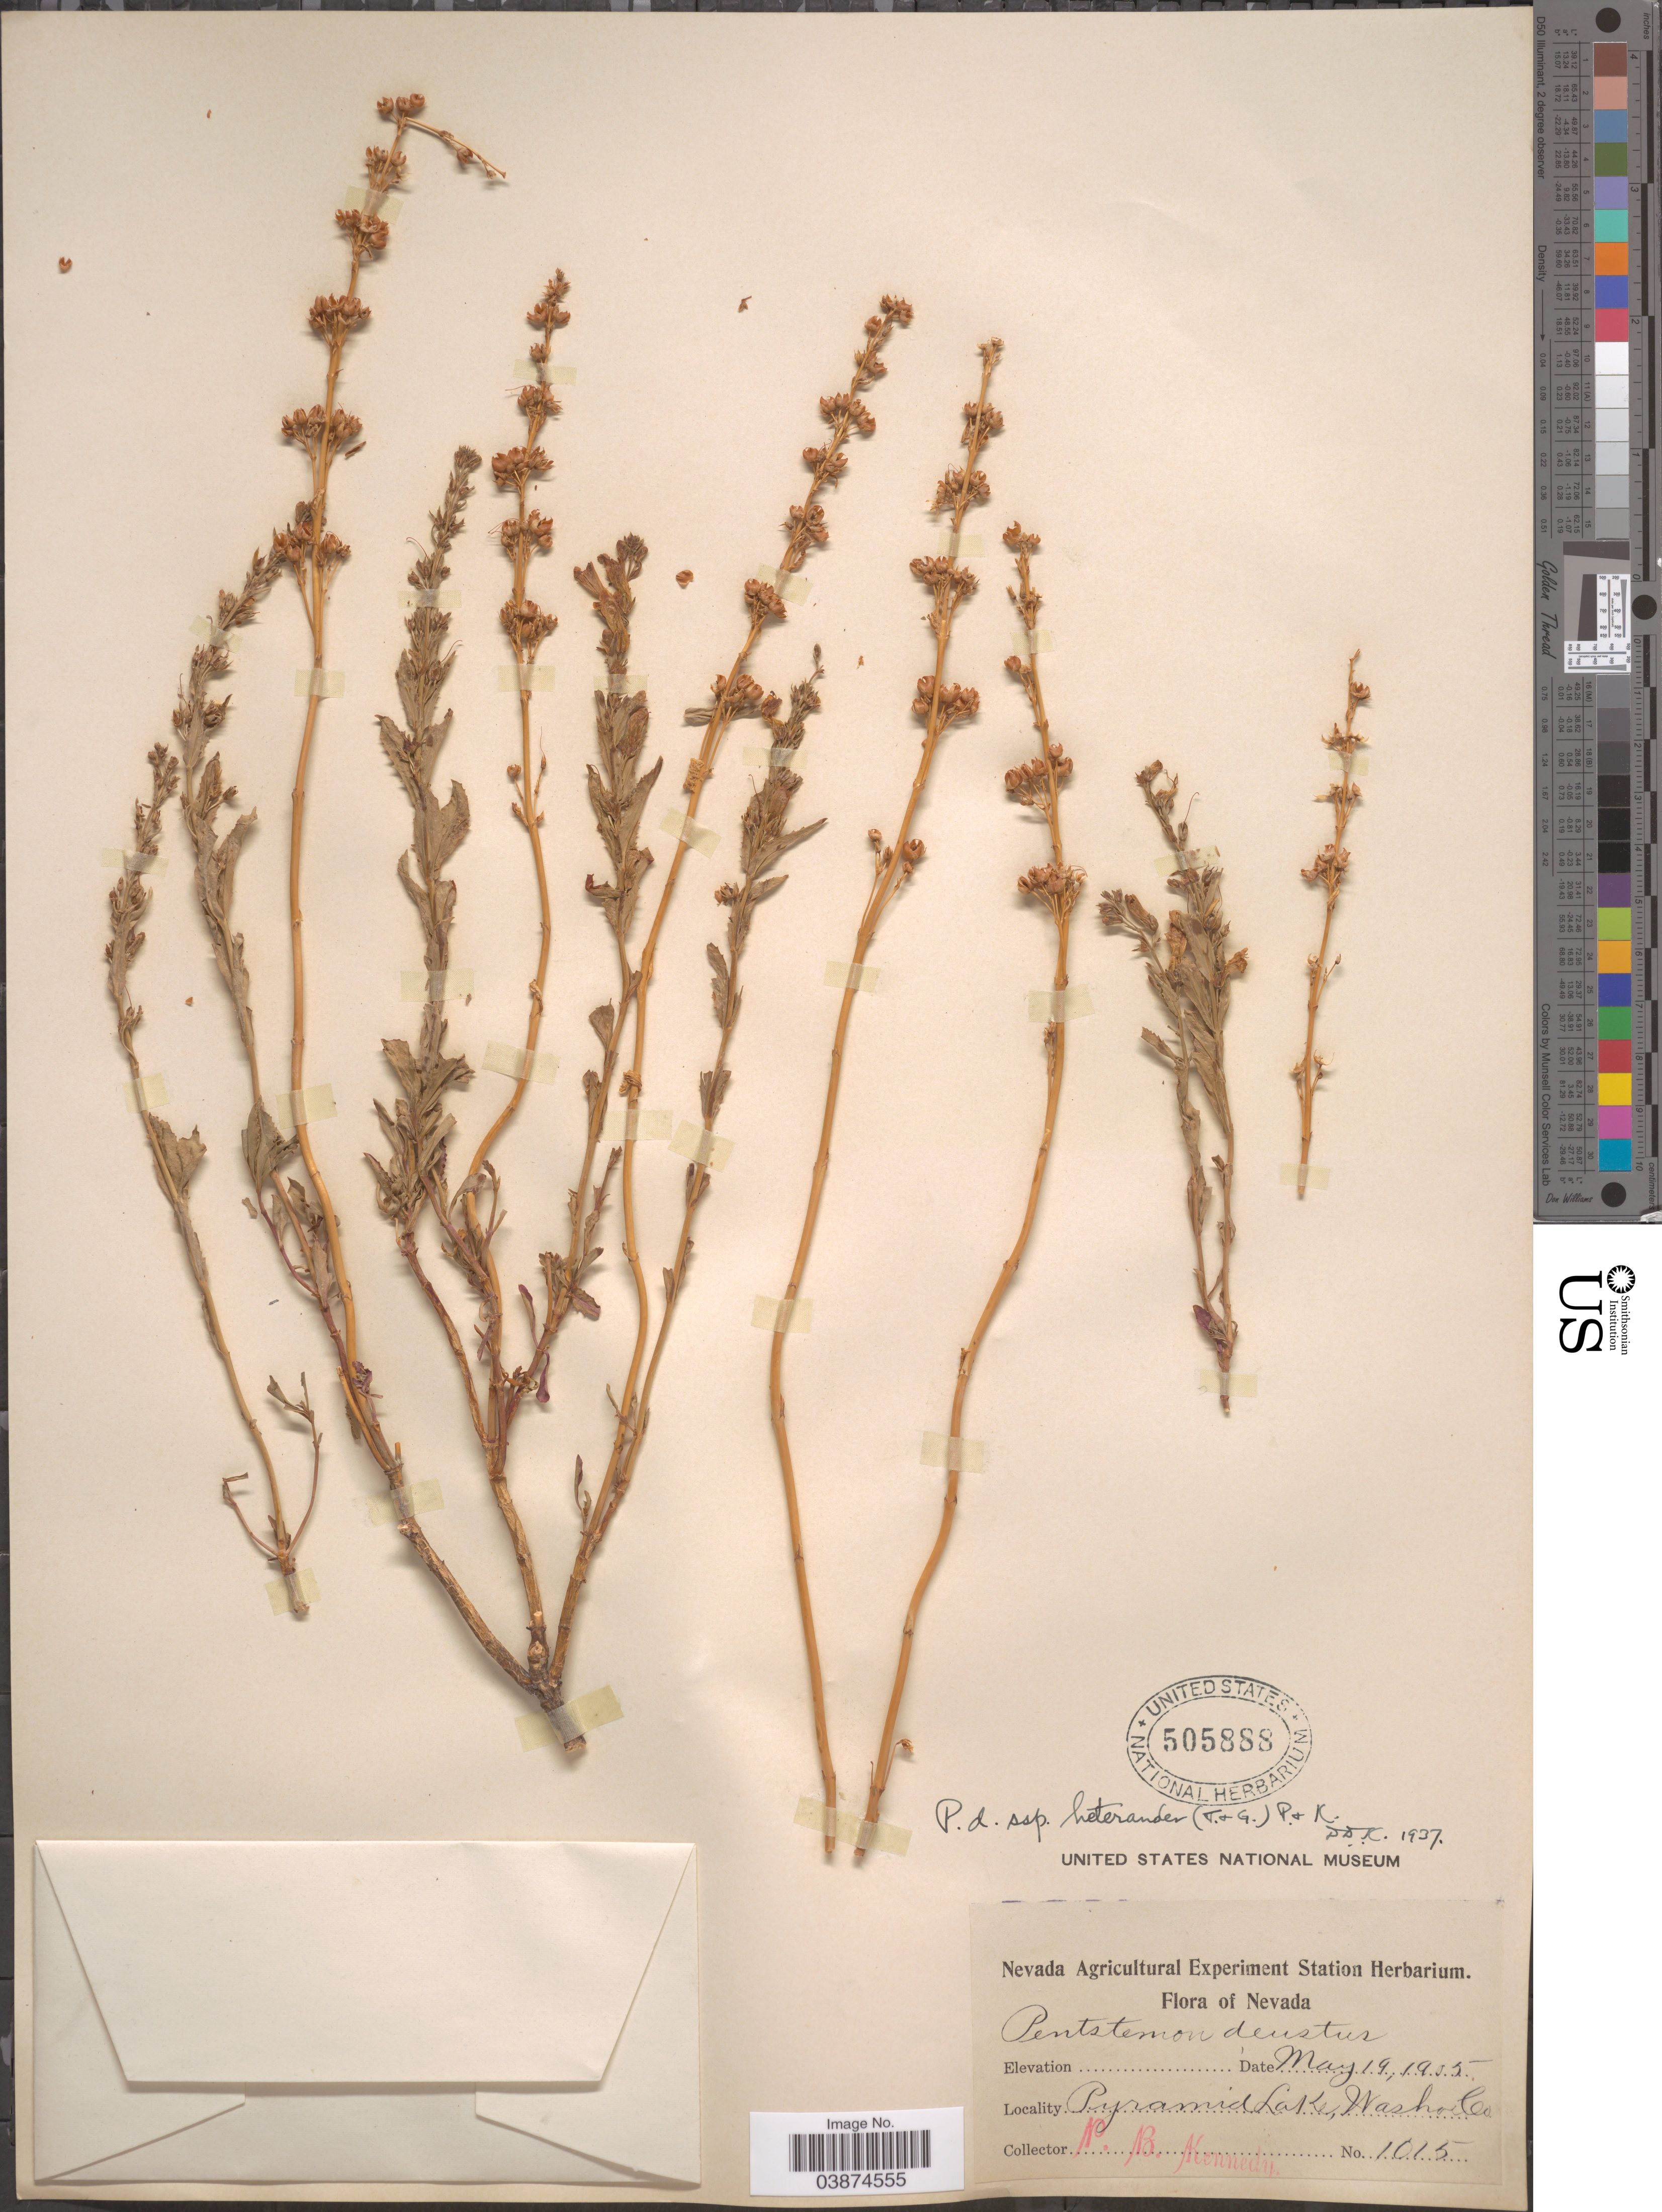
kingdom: Plantae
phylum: Tracheophyta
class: Magnoliopsida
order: Lamiales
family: Plantaginaceae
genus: Penstemon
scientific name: Penstemon deustus var. heterander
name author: (Torr. & A. Gray) Cronquist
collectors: N. Kennedy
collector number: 1015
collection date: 1905-05-19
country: United States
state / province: Nevada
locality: Pyramid Lake, Washoe Co.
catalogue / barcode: US 505888